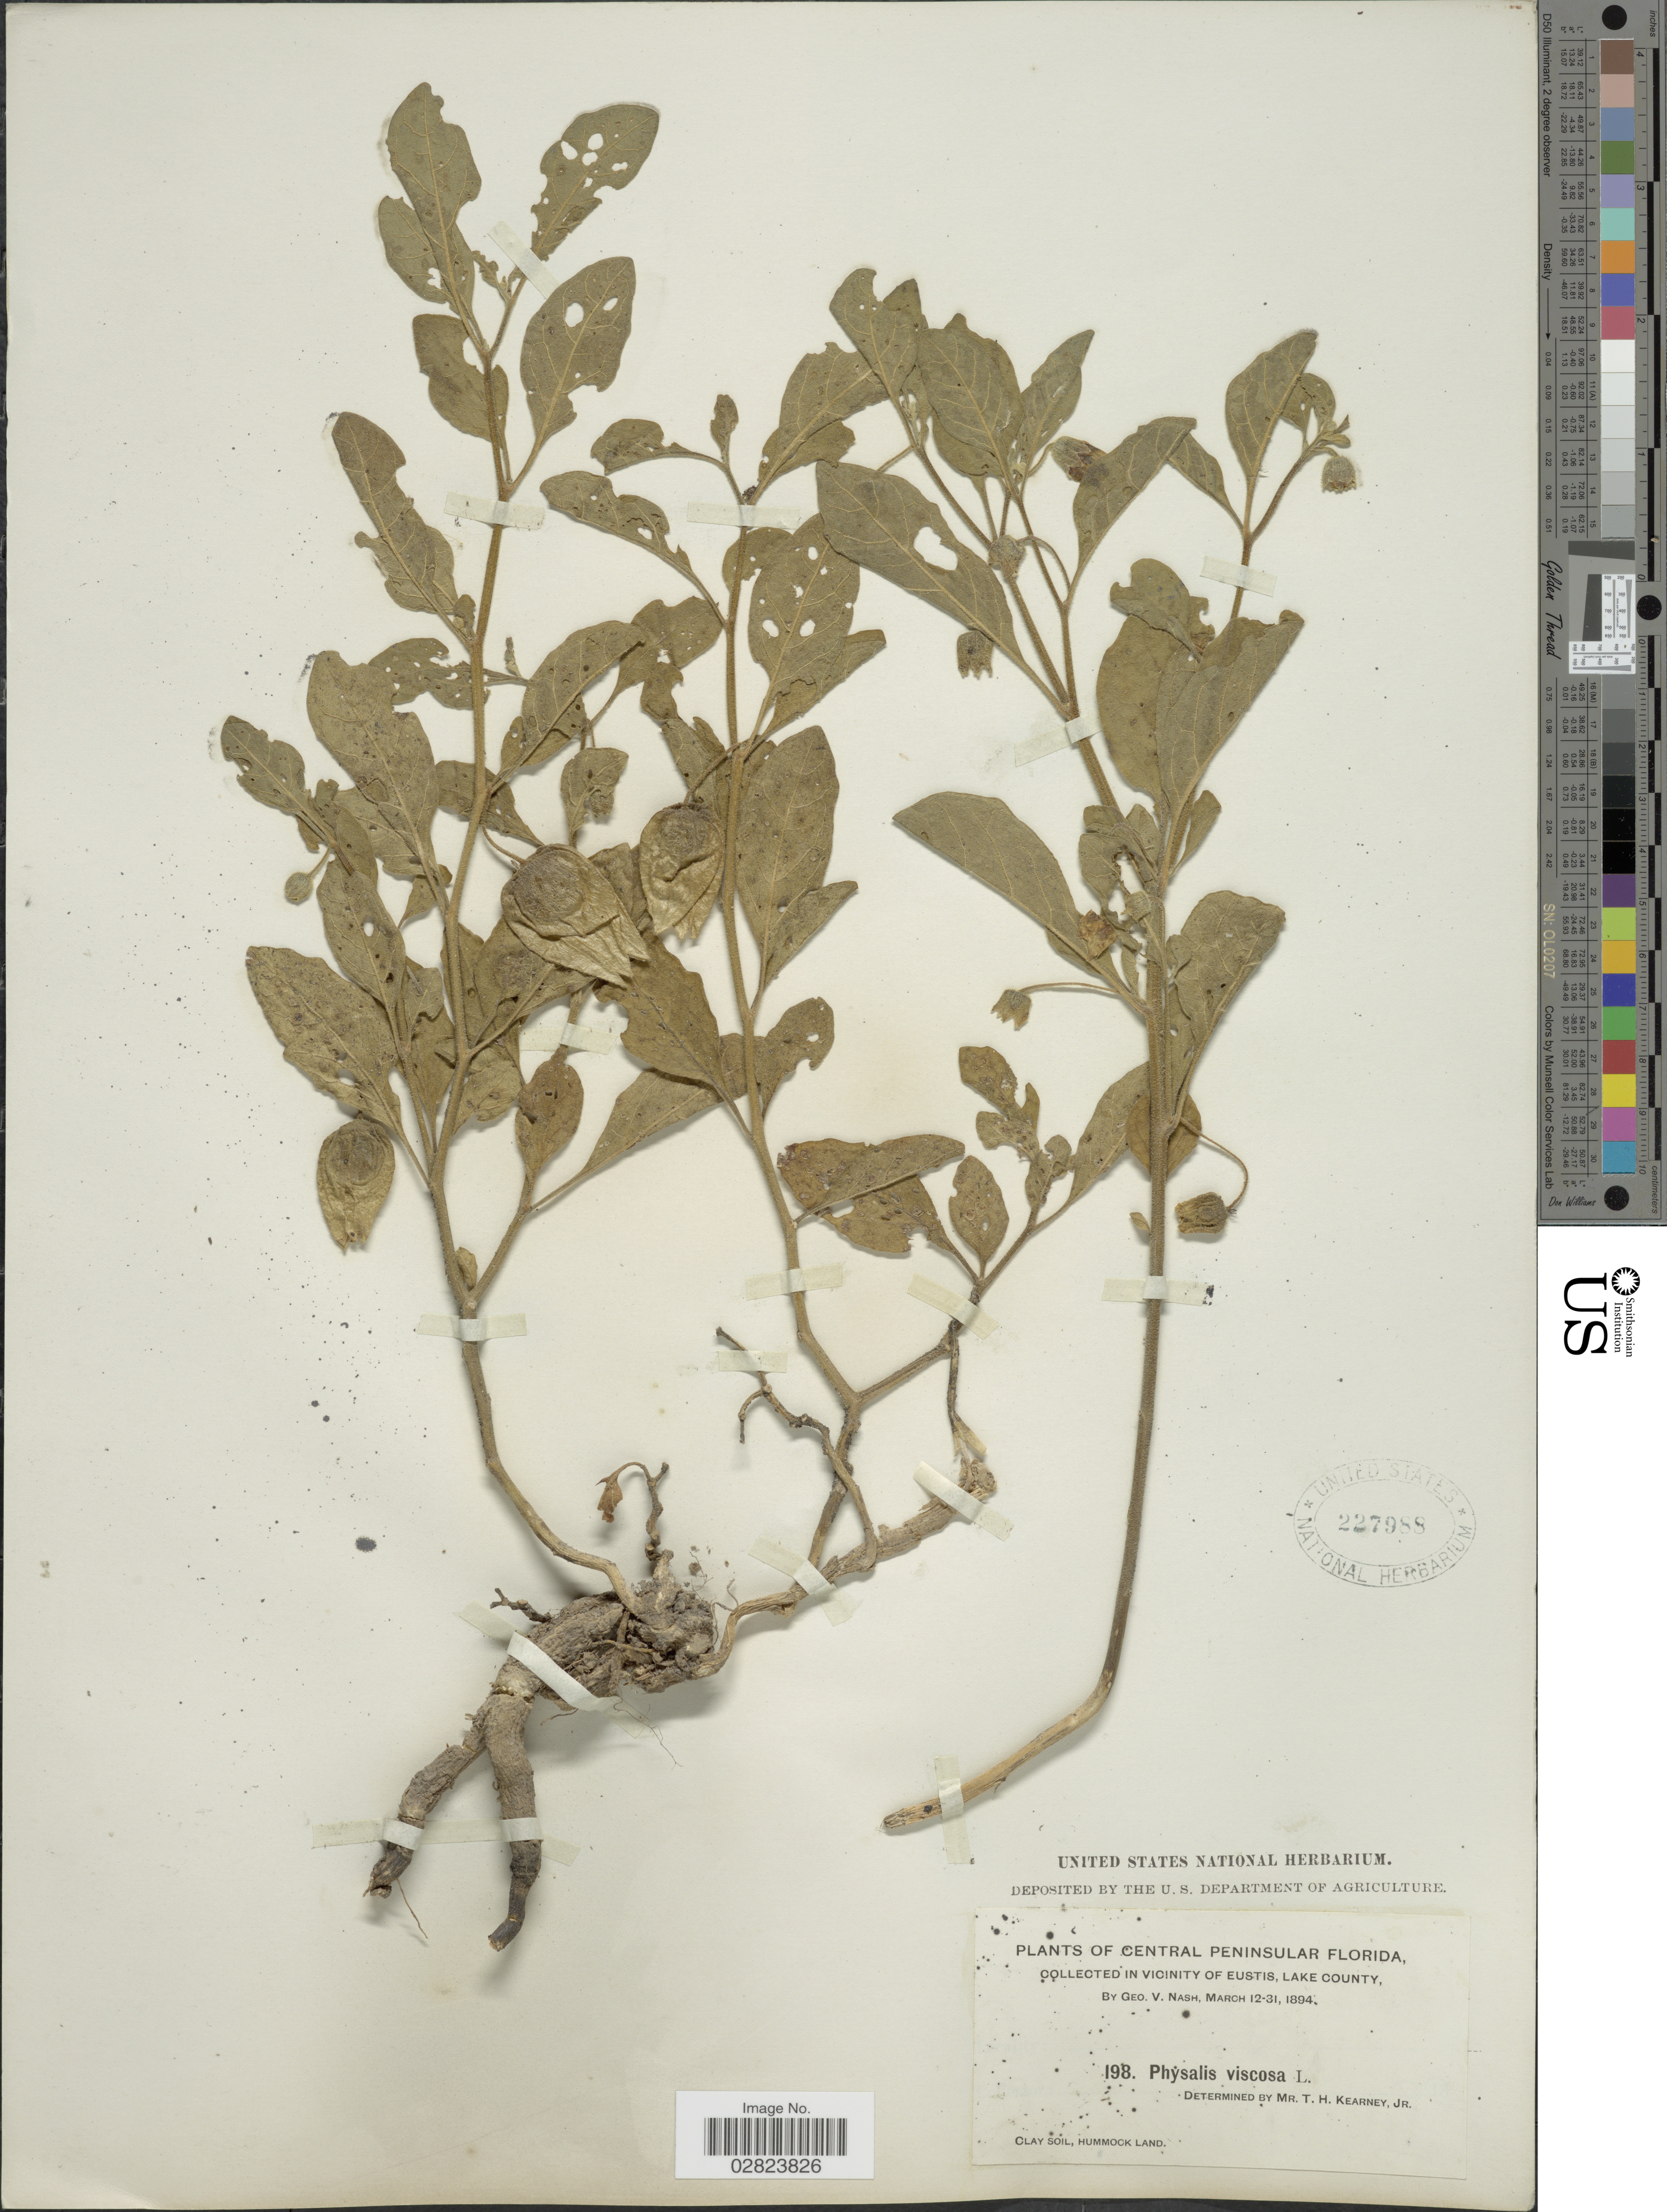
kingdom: Plantae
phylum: Tracheophyta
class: Magnoliopsida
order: Solanales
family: Solanaceae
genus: Physalis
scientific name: Physalis maritima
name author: M.A. Curtis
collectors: G. V. Nash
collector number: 198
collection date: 1894-03-12/1894-03-31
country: United States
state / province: Florida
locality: Central Peninsular Florida. In vicinity of Eustis. Lake County. Clay soil, Hummock Land.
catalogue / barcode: US 227988